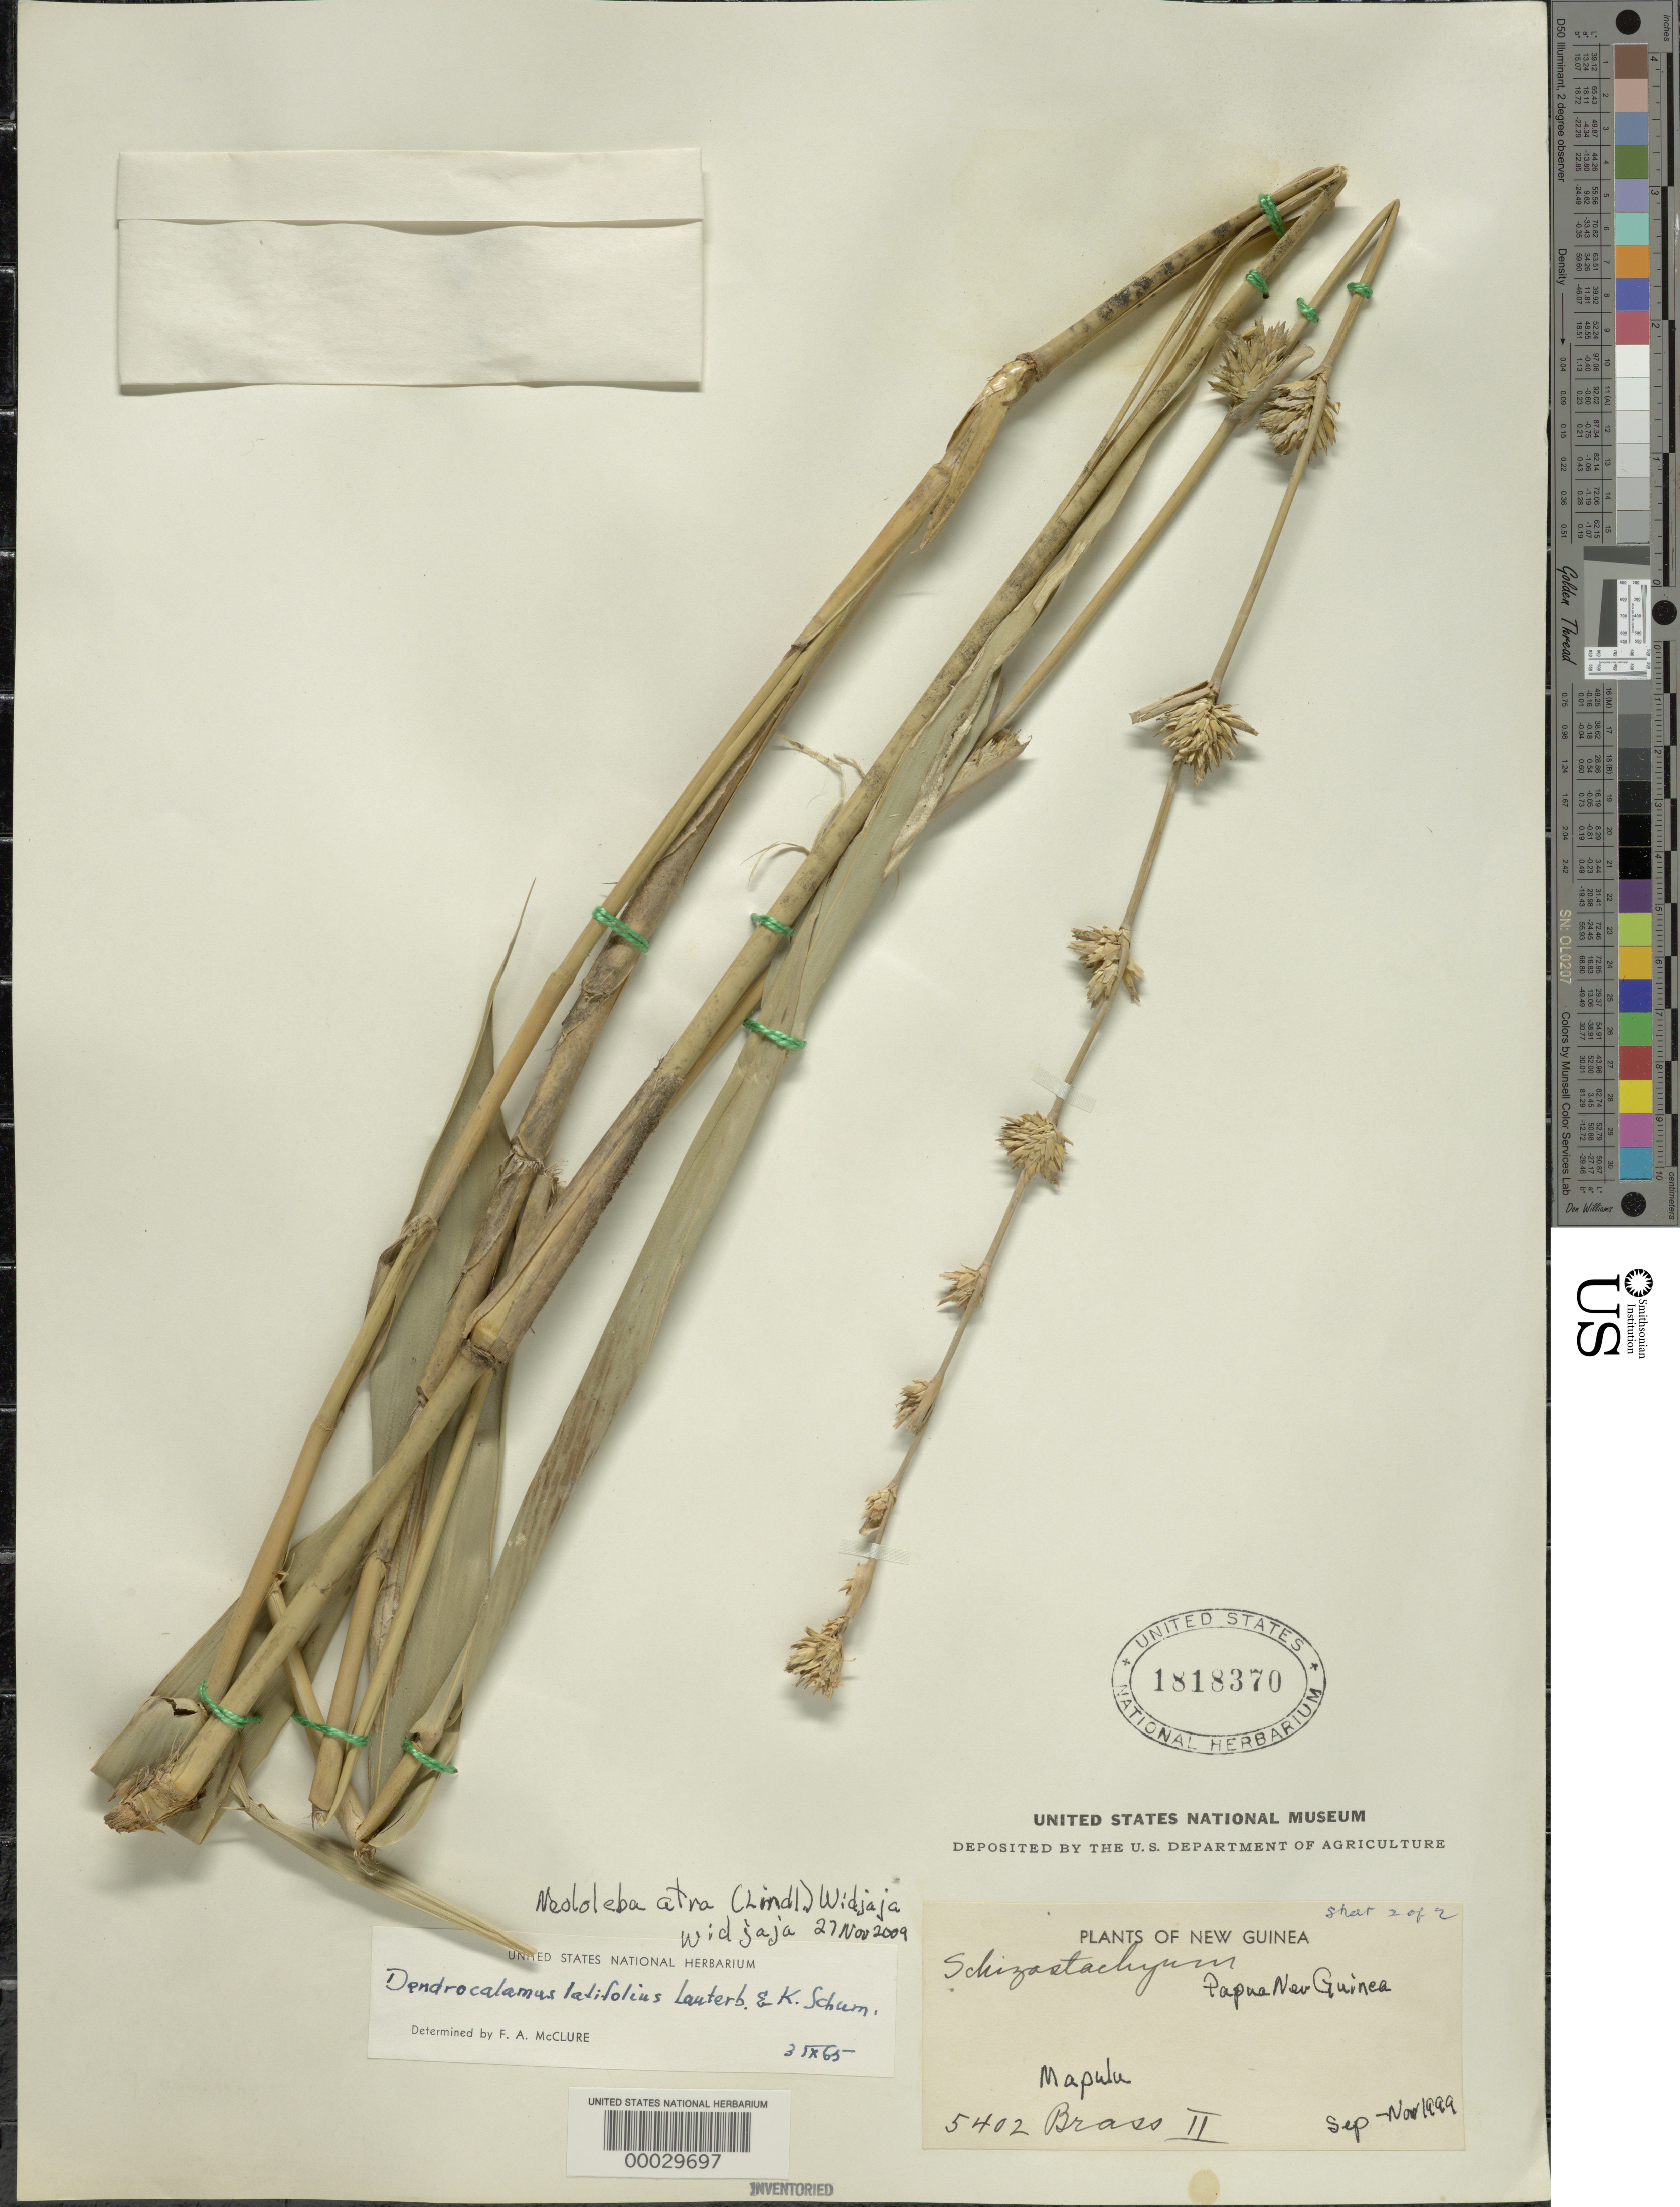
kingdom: Plantae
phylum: Tracheophyta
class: Liliopsida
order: Poales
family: Poaceae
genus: Neololeba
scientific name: Neololeba atra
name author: (Lindl.) Widjaja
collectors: L. J. Brass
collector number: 5402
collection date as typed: Sep 1933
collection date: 1933-09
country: Papua New Guinea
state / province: Central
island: New Guinea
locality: Mapulu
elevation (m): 1250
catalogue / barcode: US 1818370